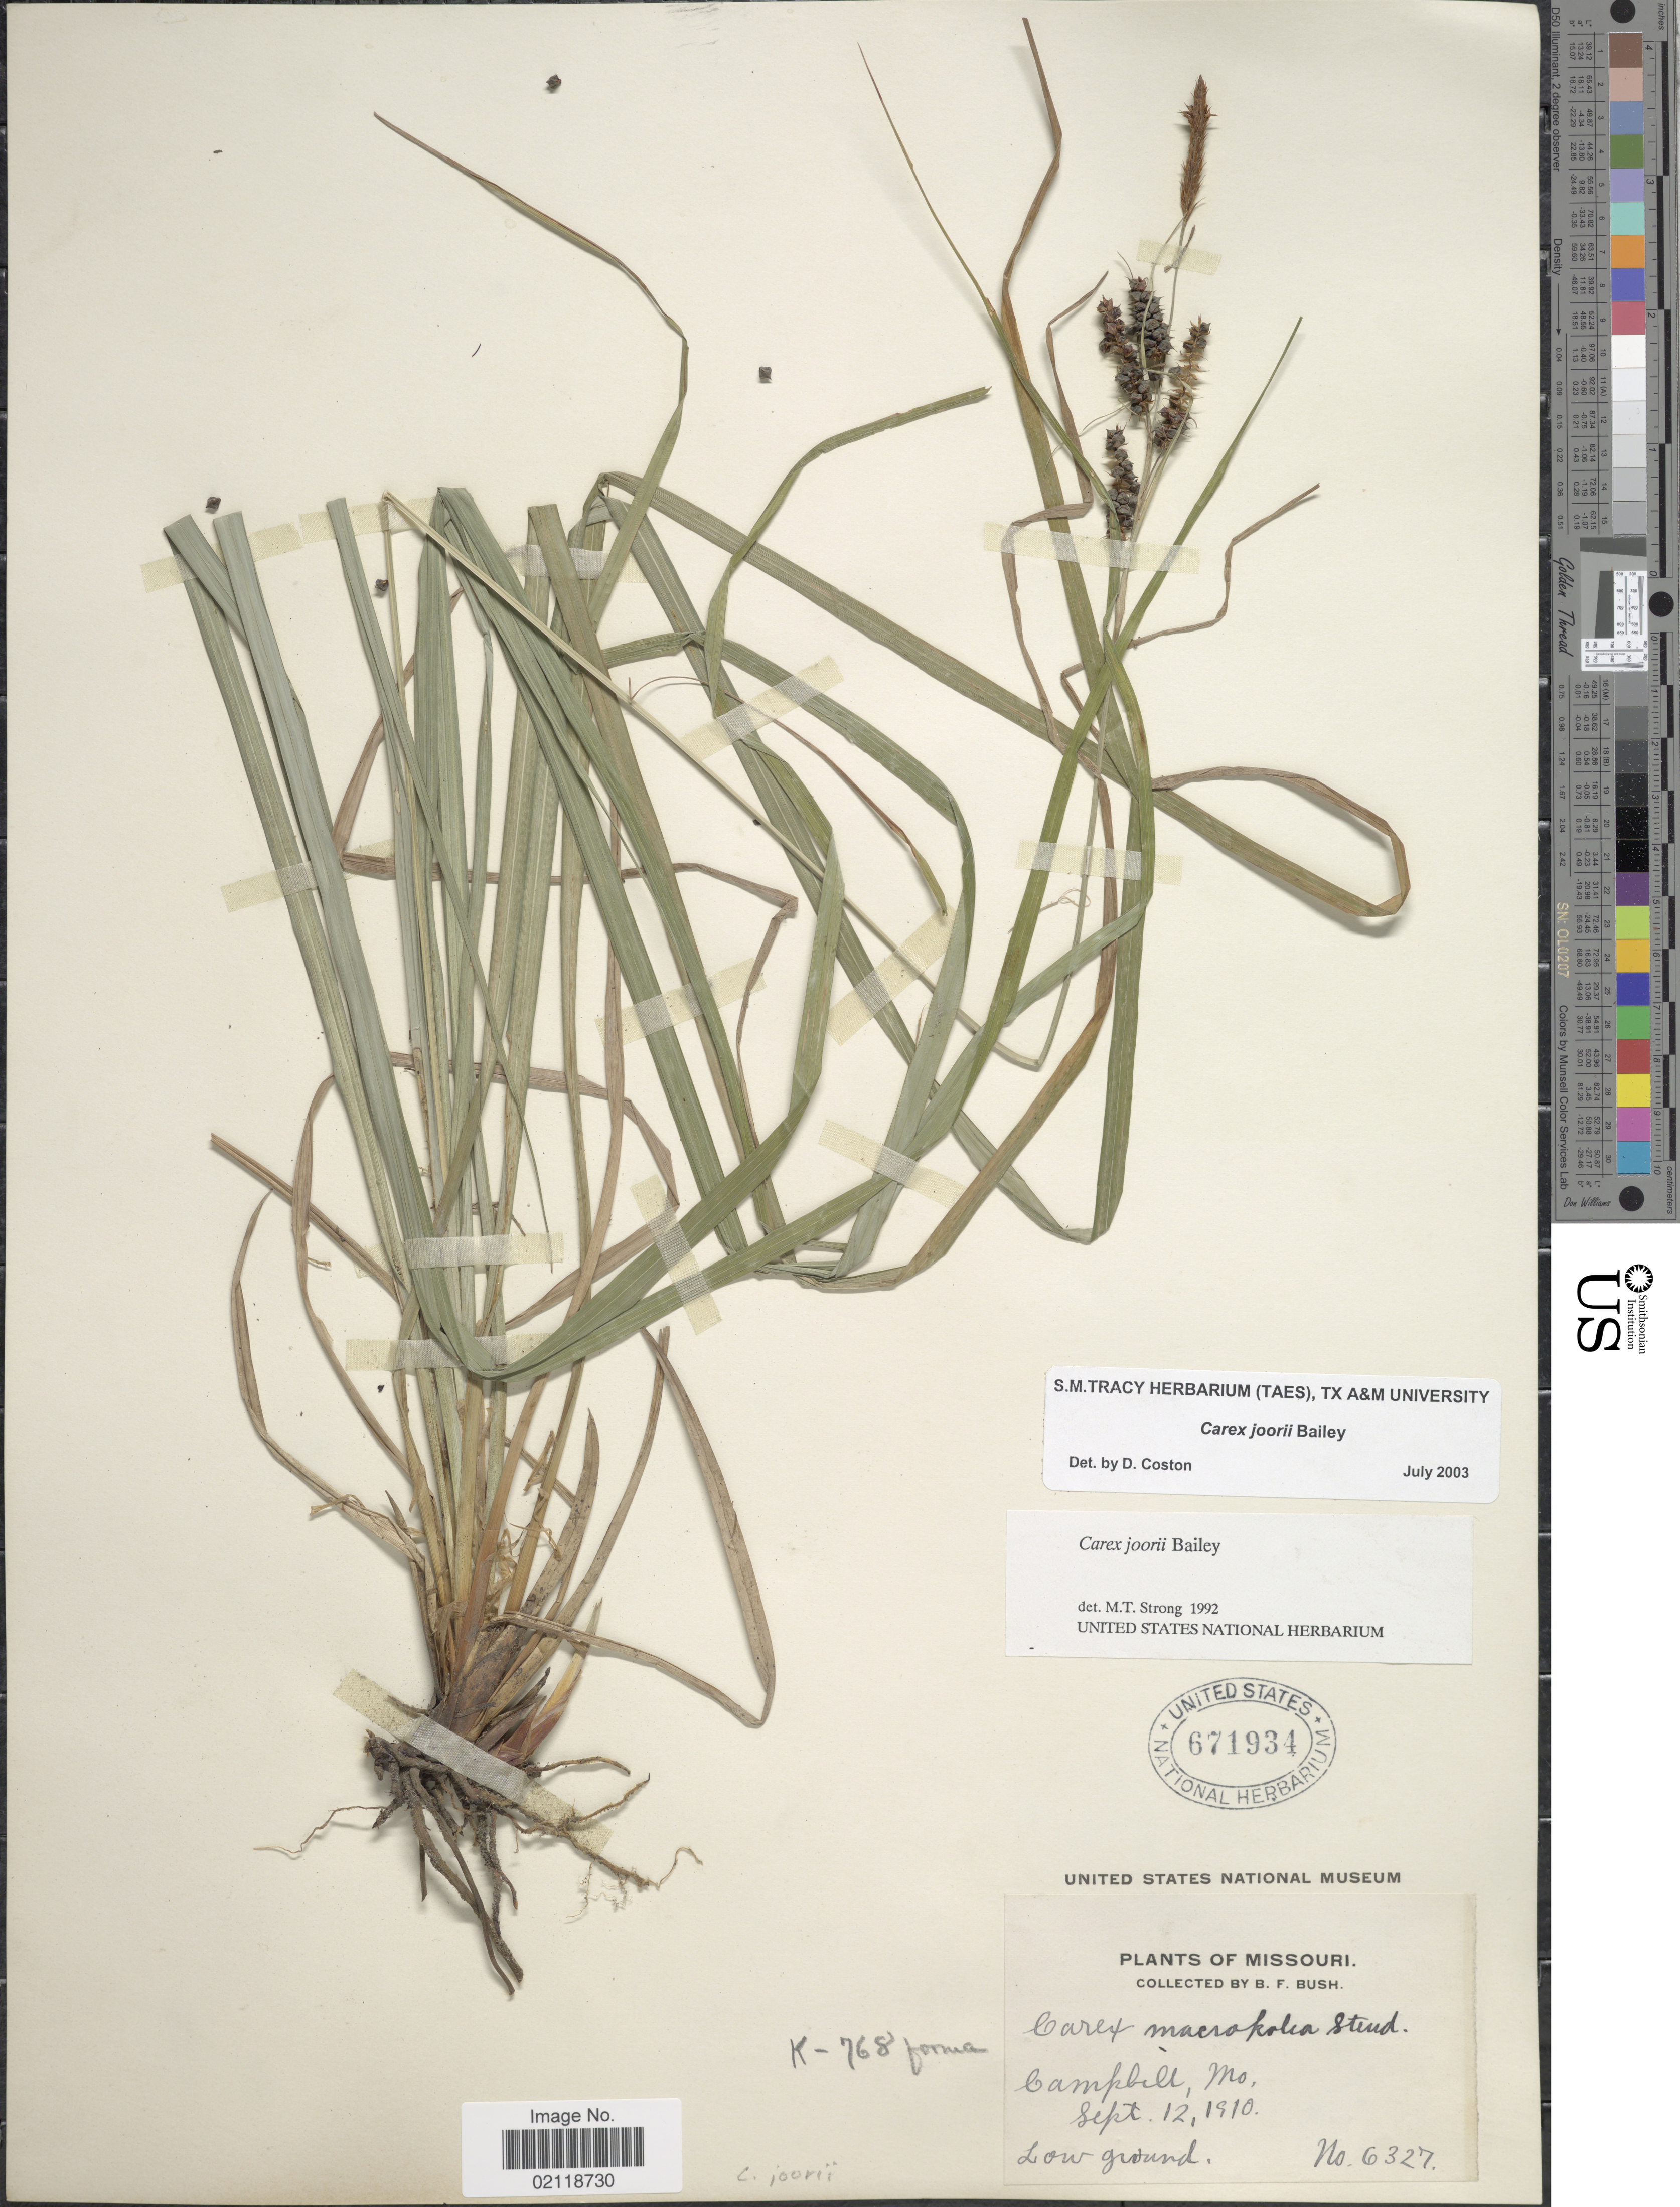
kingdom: Plantae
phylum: Tracheophyta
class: Liliopsida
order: Poales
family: Cyperaceae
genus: Carex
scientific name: Carex joorii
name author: L.H. Bailey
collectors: B. F. Bush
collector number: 6327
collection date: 1910-09-12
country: United States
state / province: Missouri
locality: Campbell, low ground.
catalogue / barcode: US 671934